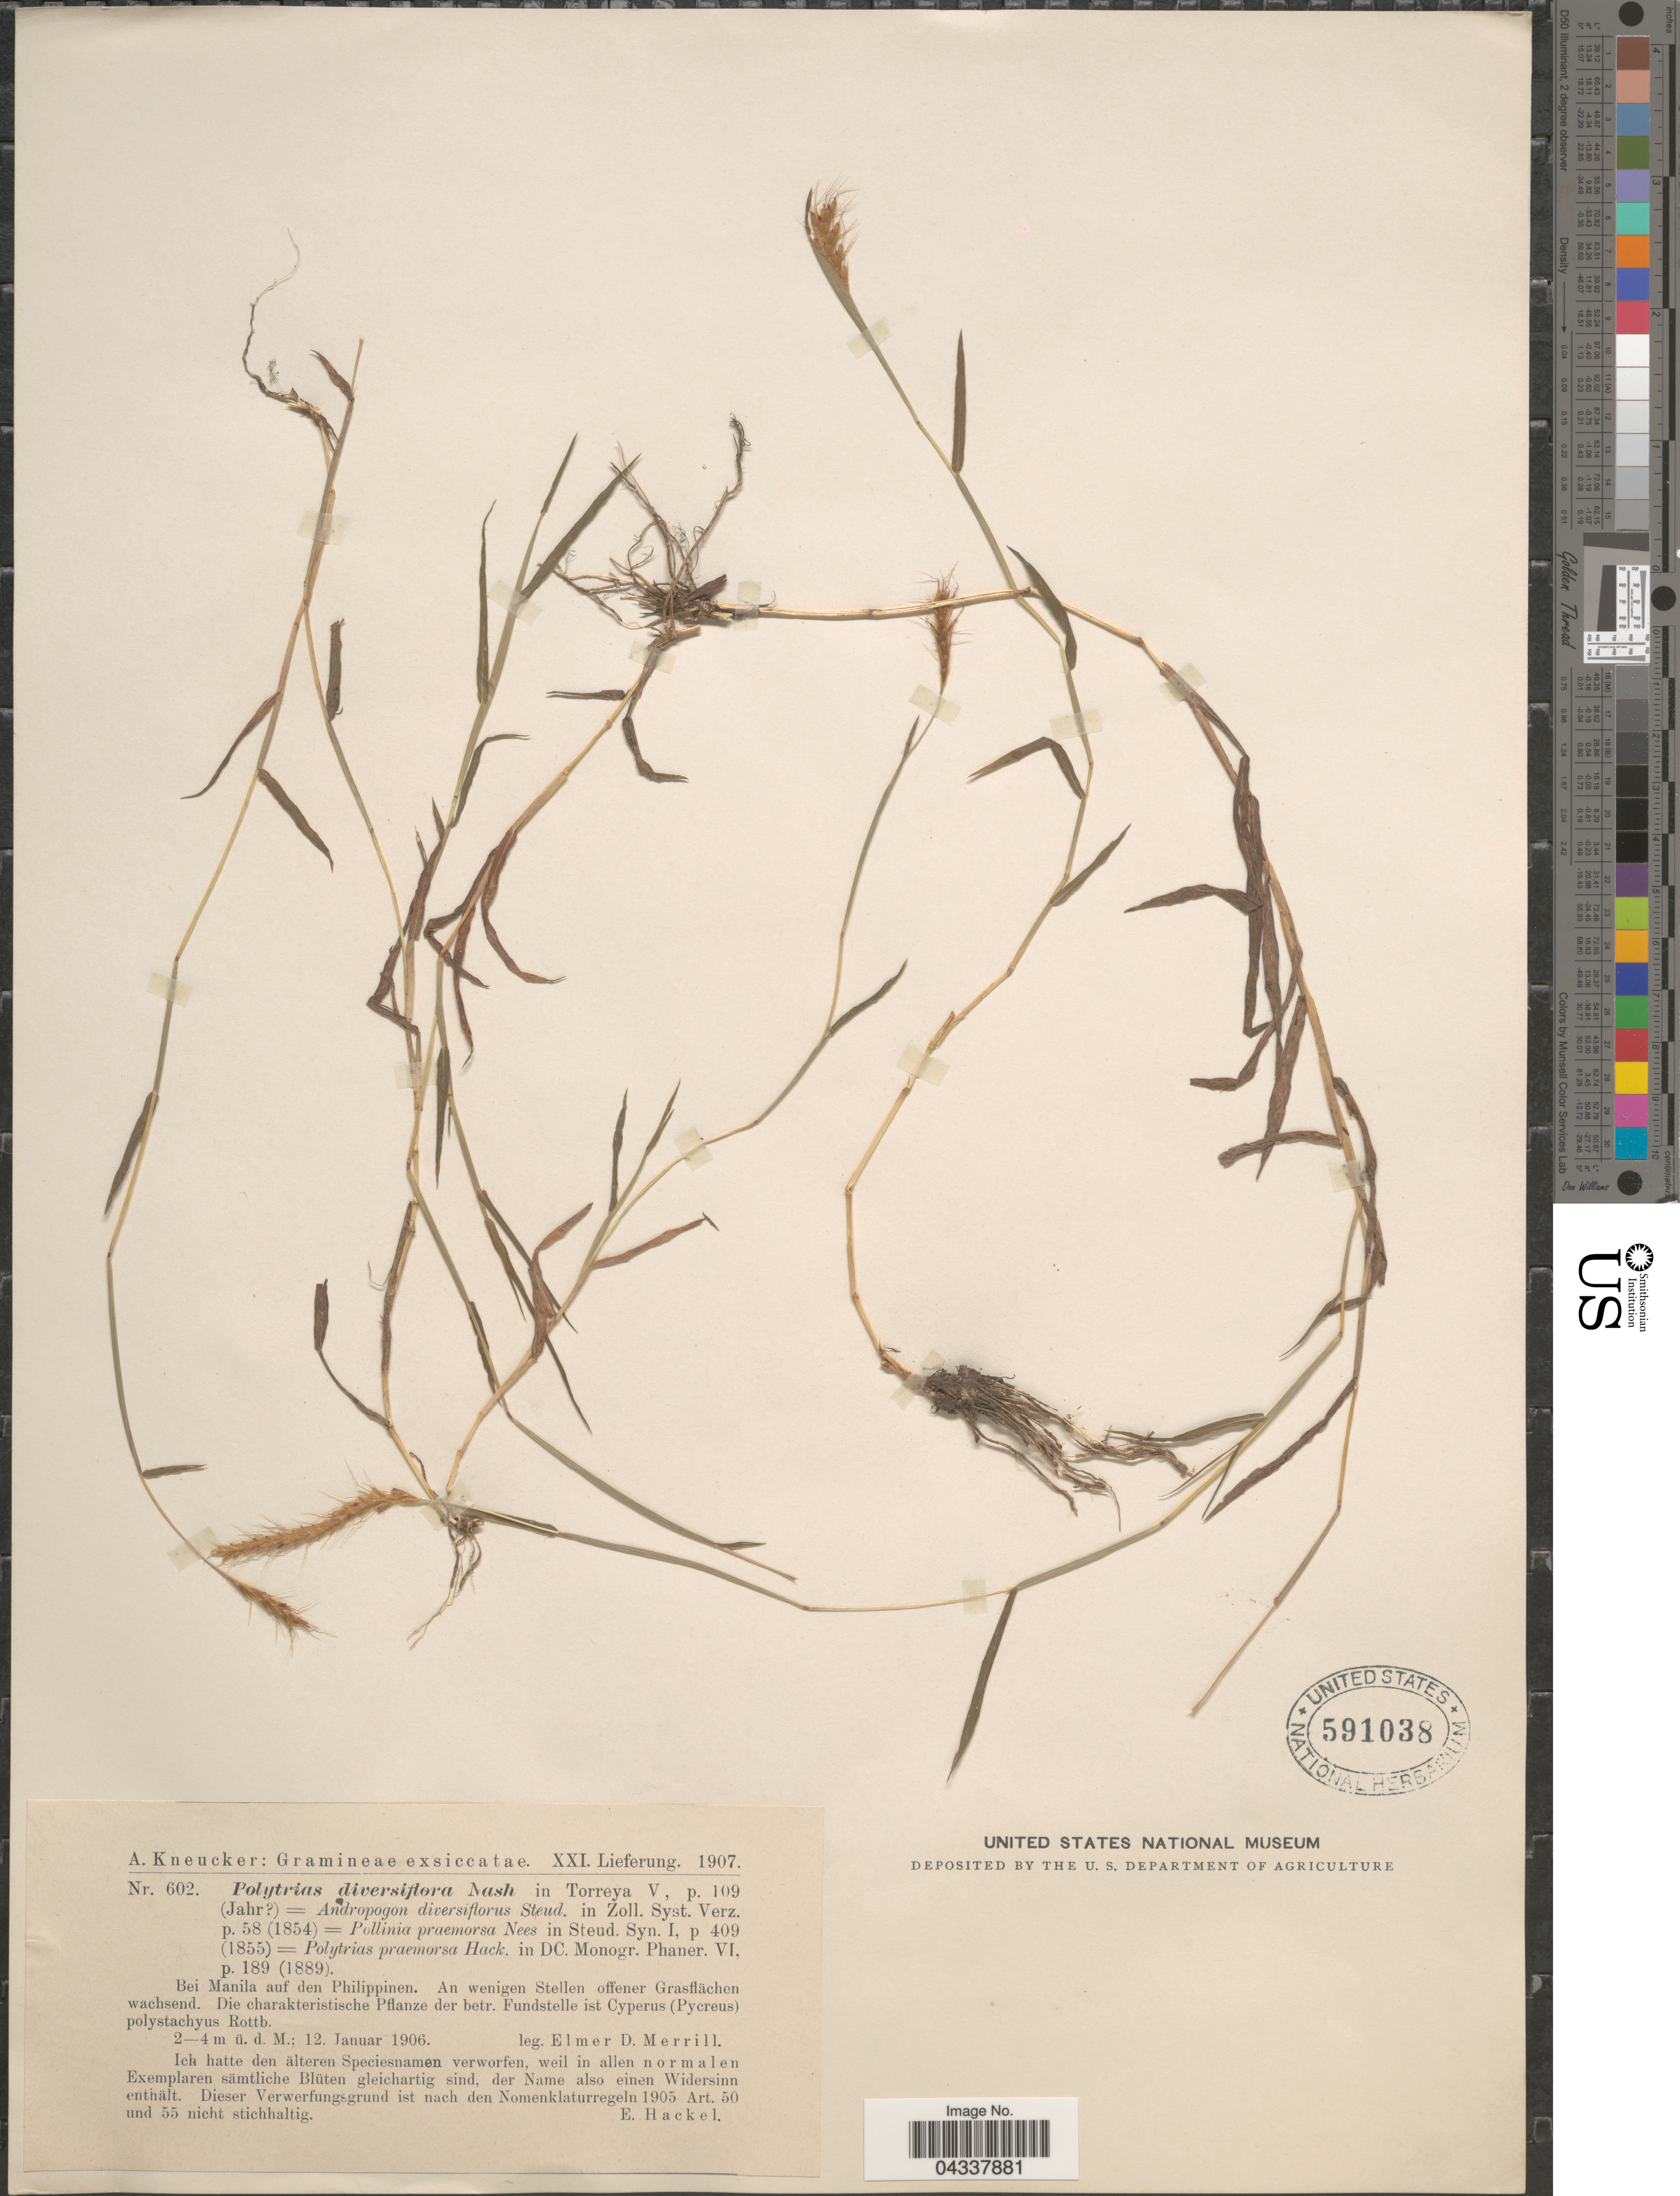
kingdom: Plantae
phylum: Tracheophyta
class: Liliopsida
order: Poales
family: Poaceae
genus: Polytrias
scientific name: Polytrias indica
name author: (Houtt.) Veldkamp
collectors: E. D. Merrill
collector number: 602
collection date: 1906-01-12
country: Philippines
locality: Bei Manila auf den Philippinen.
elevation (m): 2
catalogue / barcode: US 591038